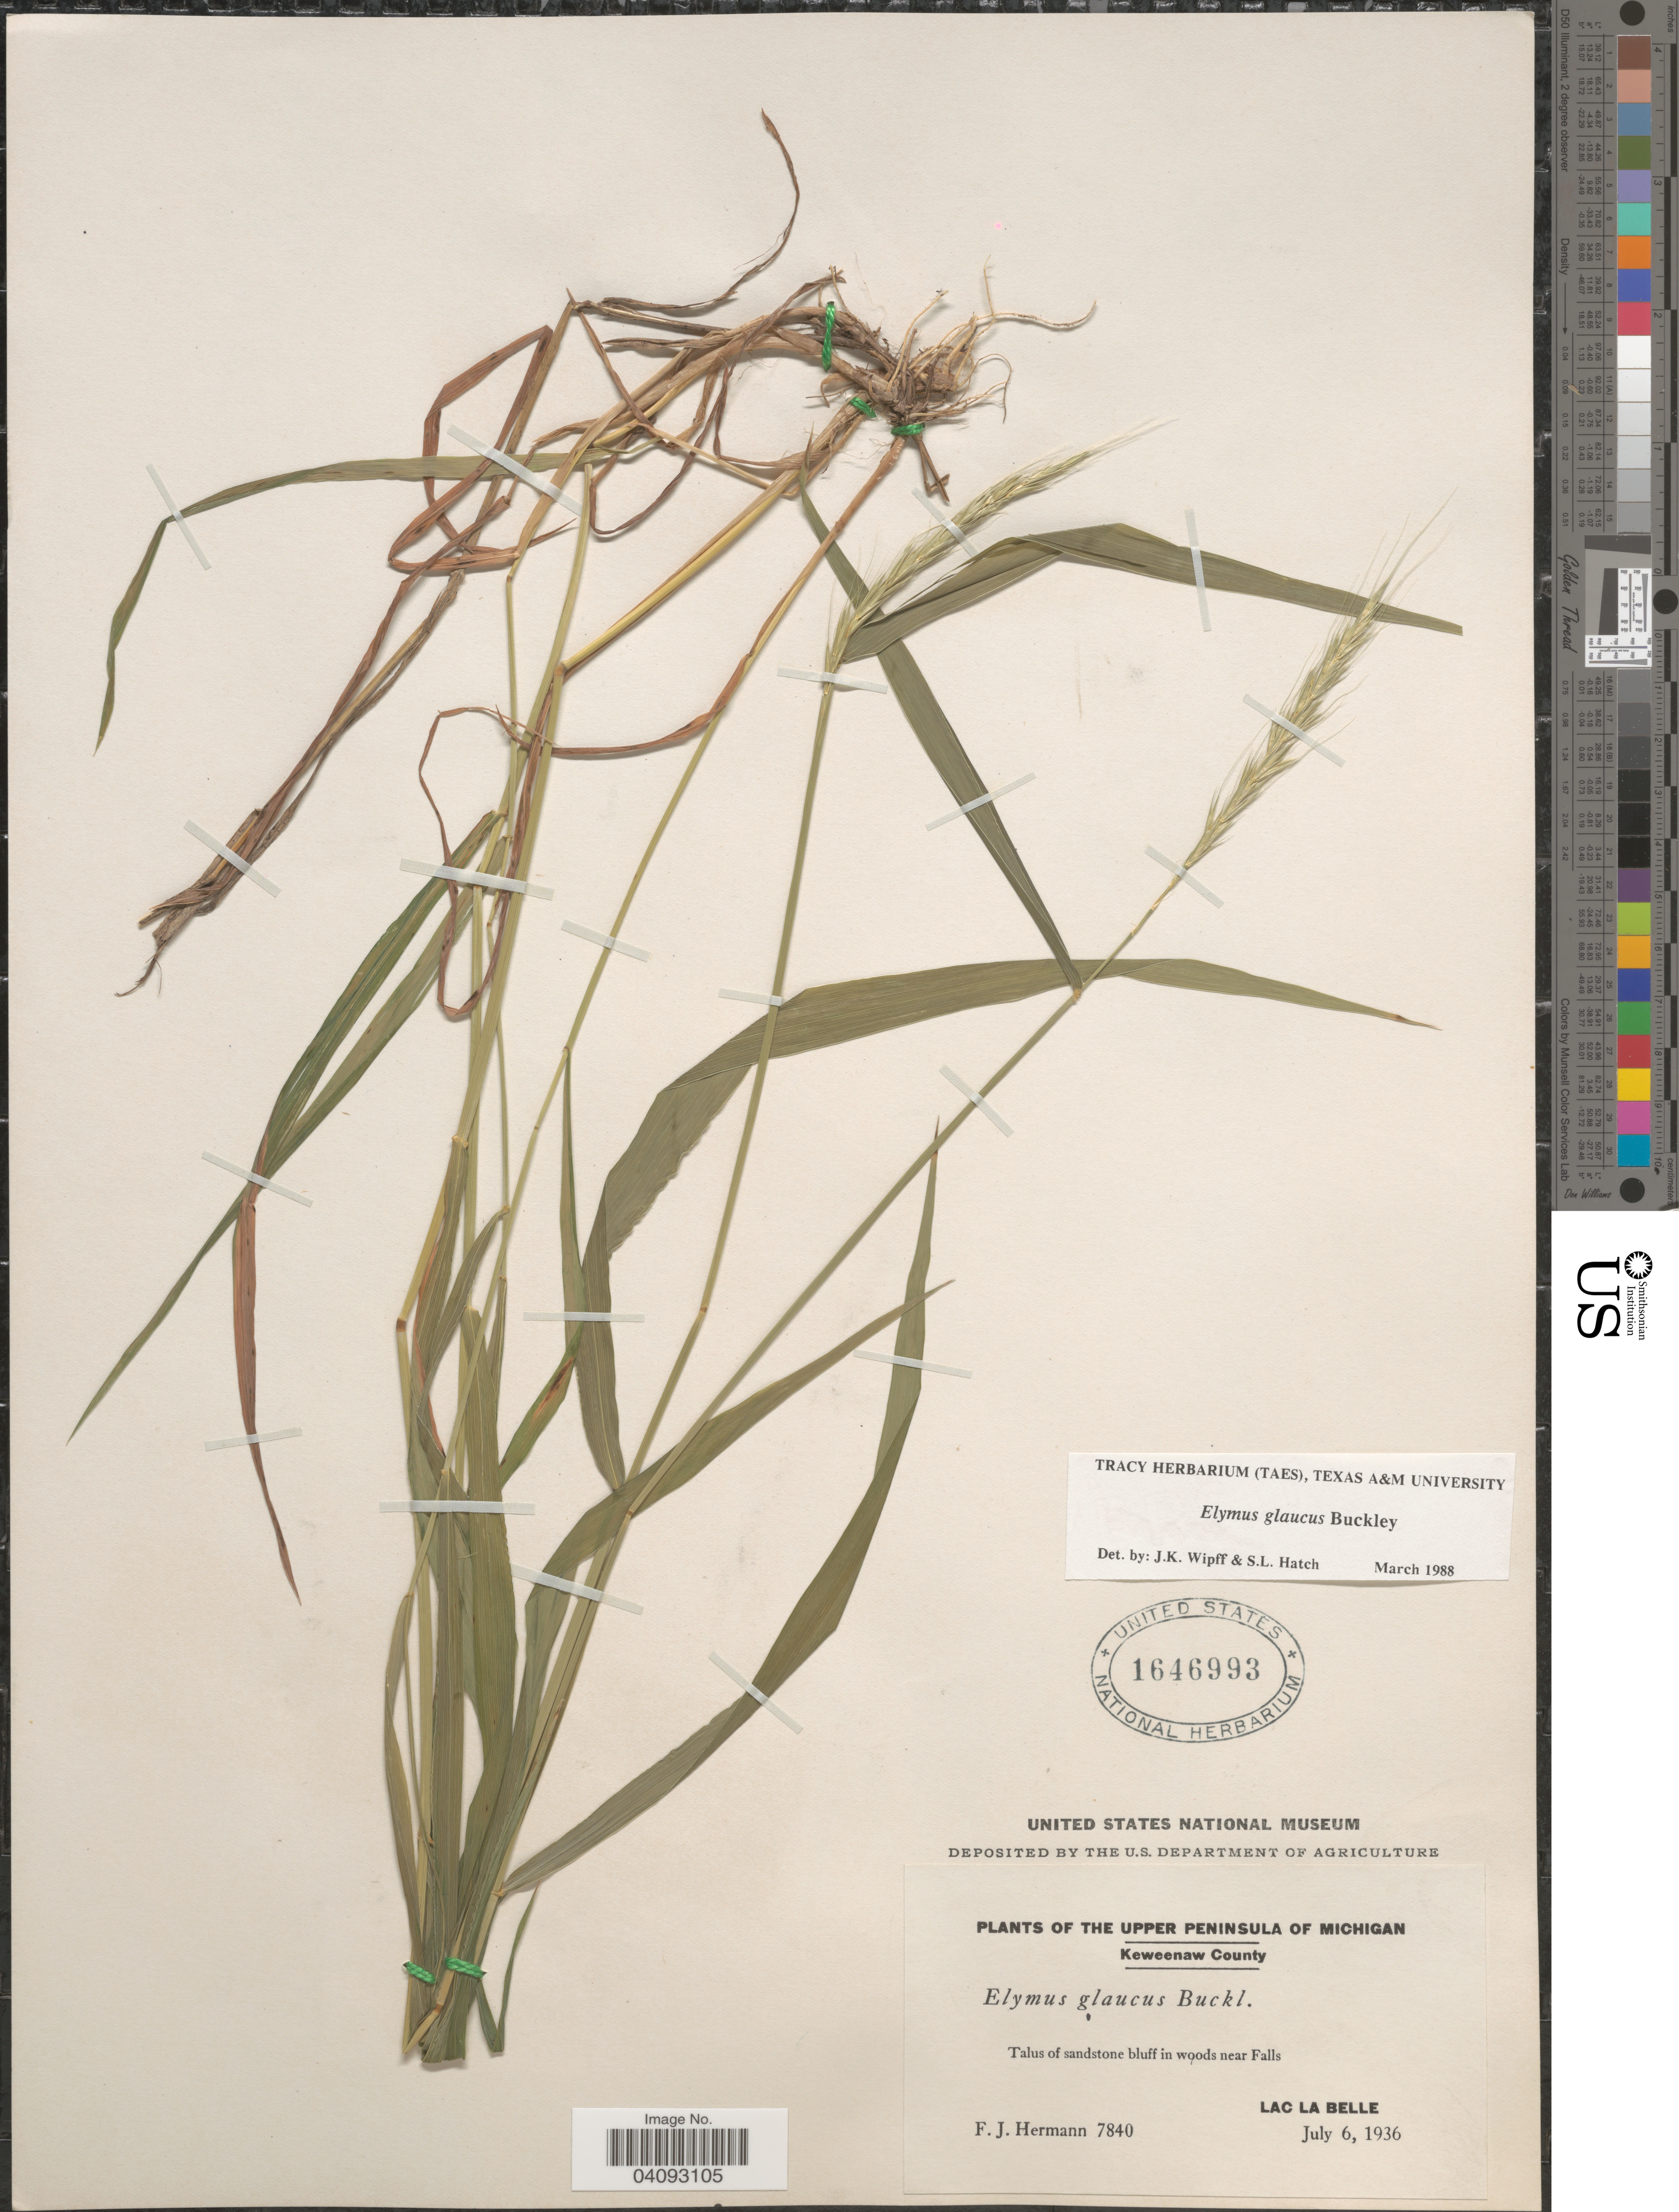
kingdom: Plantae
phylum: Tracheophyta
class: Liliopsida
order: Poales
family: Poaceae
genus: Elymus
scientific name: Elymus glaucus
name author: Buckley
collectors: F. J. Hermann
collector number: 7840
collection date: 1936-07-06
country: United States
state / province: Michigan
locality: Upper Peninsula of Michigan. Keweenaw County. Talus of sandstone bluff in woods near Falls. Lac La Belle.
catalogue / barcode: US 1646993